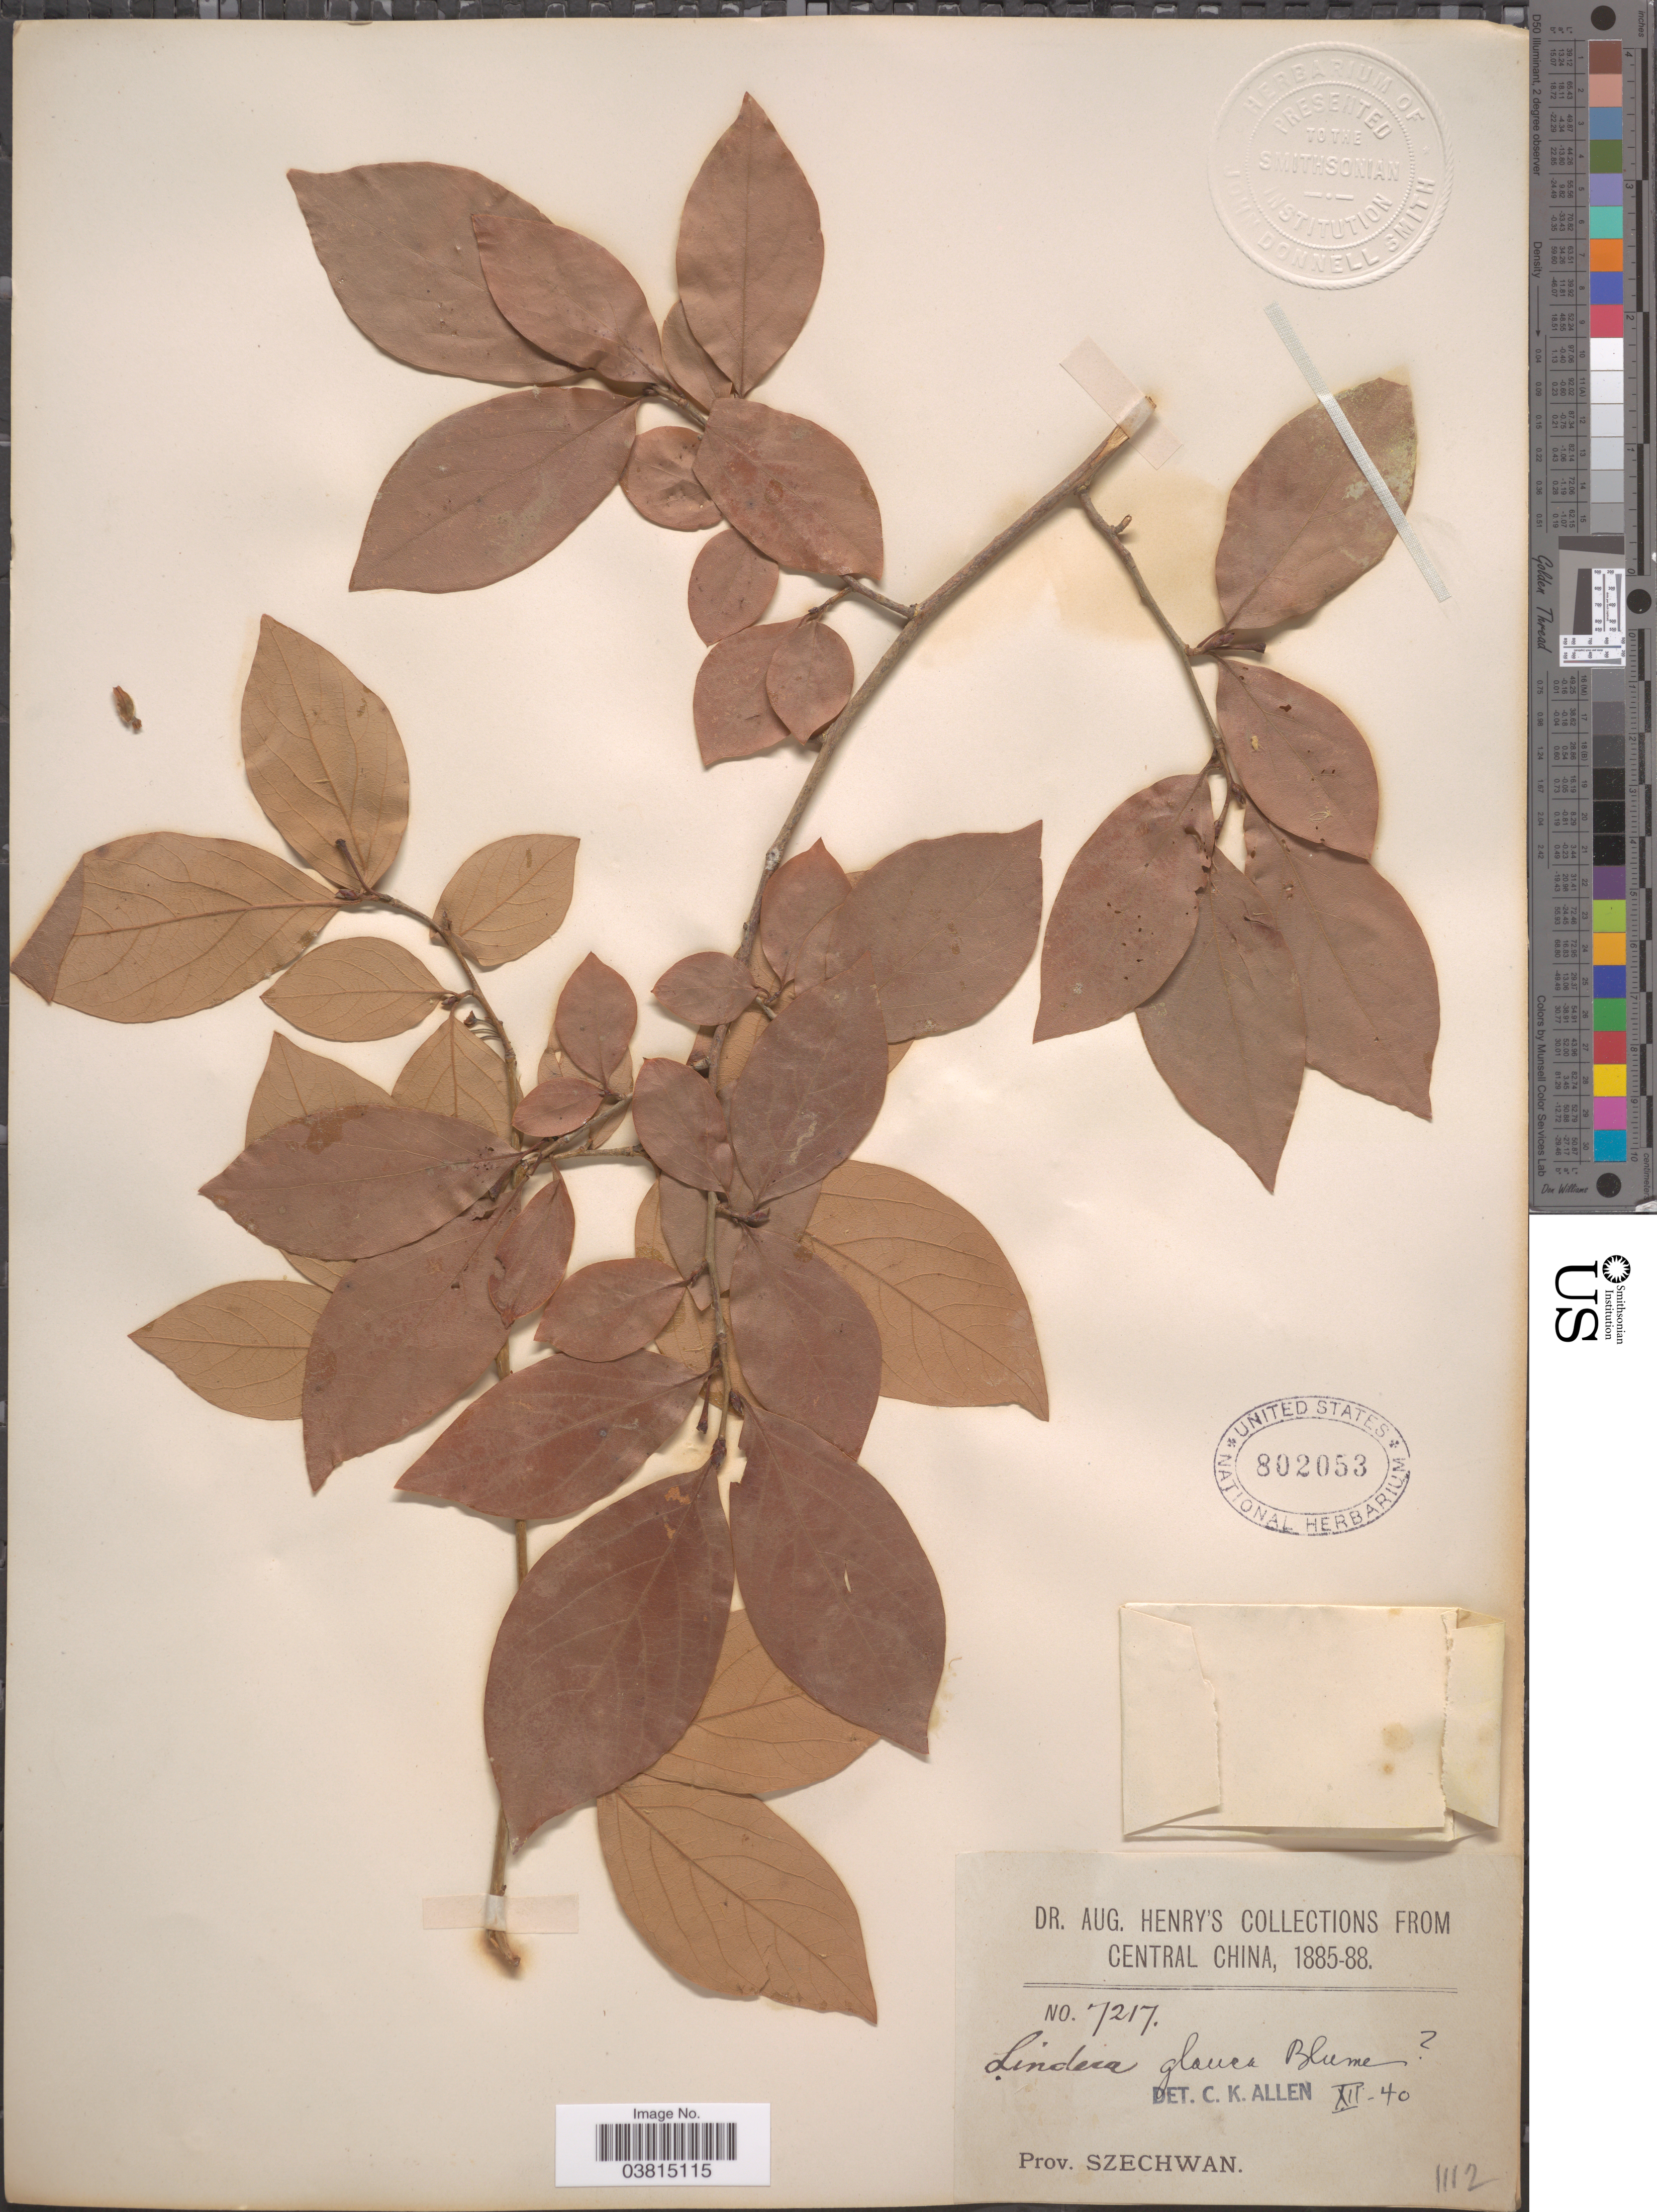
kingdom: Plantae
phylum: Tracheophyta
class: Magnoliopsida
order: Laurales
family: Lauraceae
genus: Lindera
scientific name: Lindera glauca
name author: (Siebold & Zucc.) Blume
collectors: A. Henry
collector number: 7217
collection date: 1885/1888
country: China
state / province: Sichuan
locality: Central China. Prov. Szechwan.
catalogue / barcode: US 802053